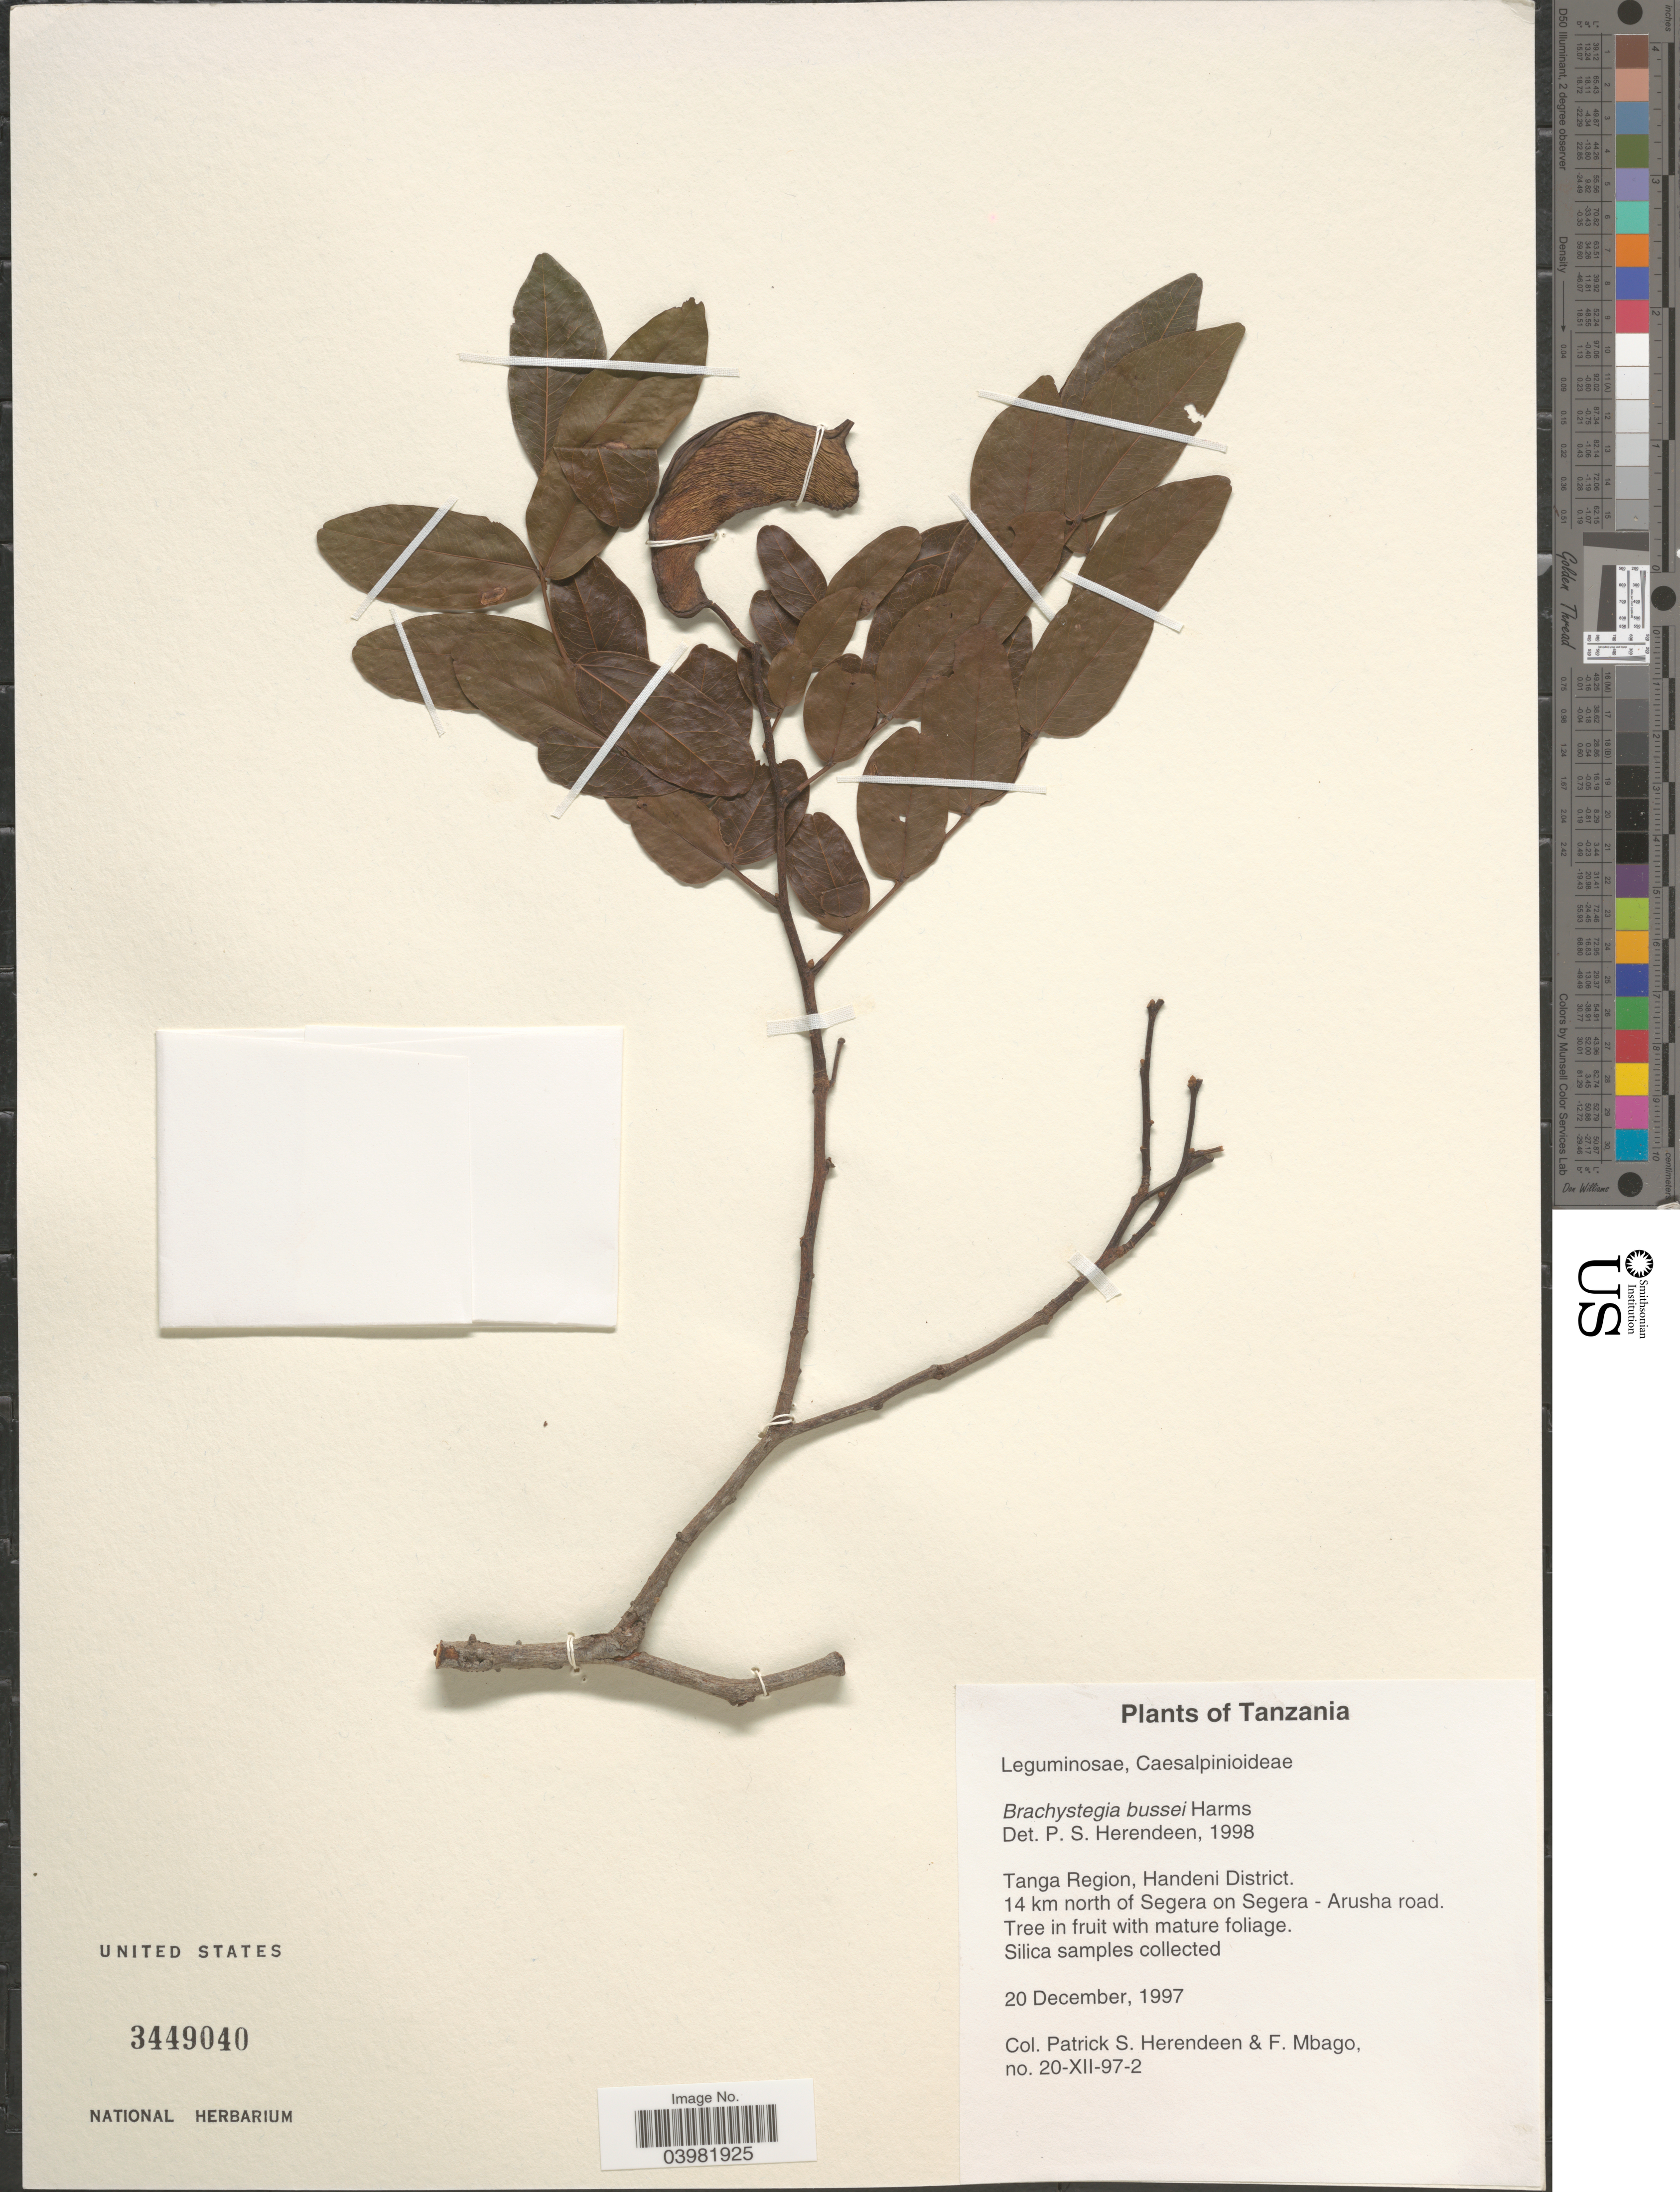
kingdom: Plantae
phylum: Tracheophyta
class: Magnoliopsida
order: Fabales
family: Fabaceae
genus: Brachystegia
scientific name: Brachystegia bussei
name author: Harms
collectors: P. S. Herendeen & F. Mbago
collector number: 20-XII-97-2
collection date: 1997-12-20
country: Tanzania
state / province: Tanga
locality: Tanga Region, Handeni District. 14 km north of Segera on Segera - Arusha road.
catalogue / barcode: US 3449040